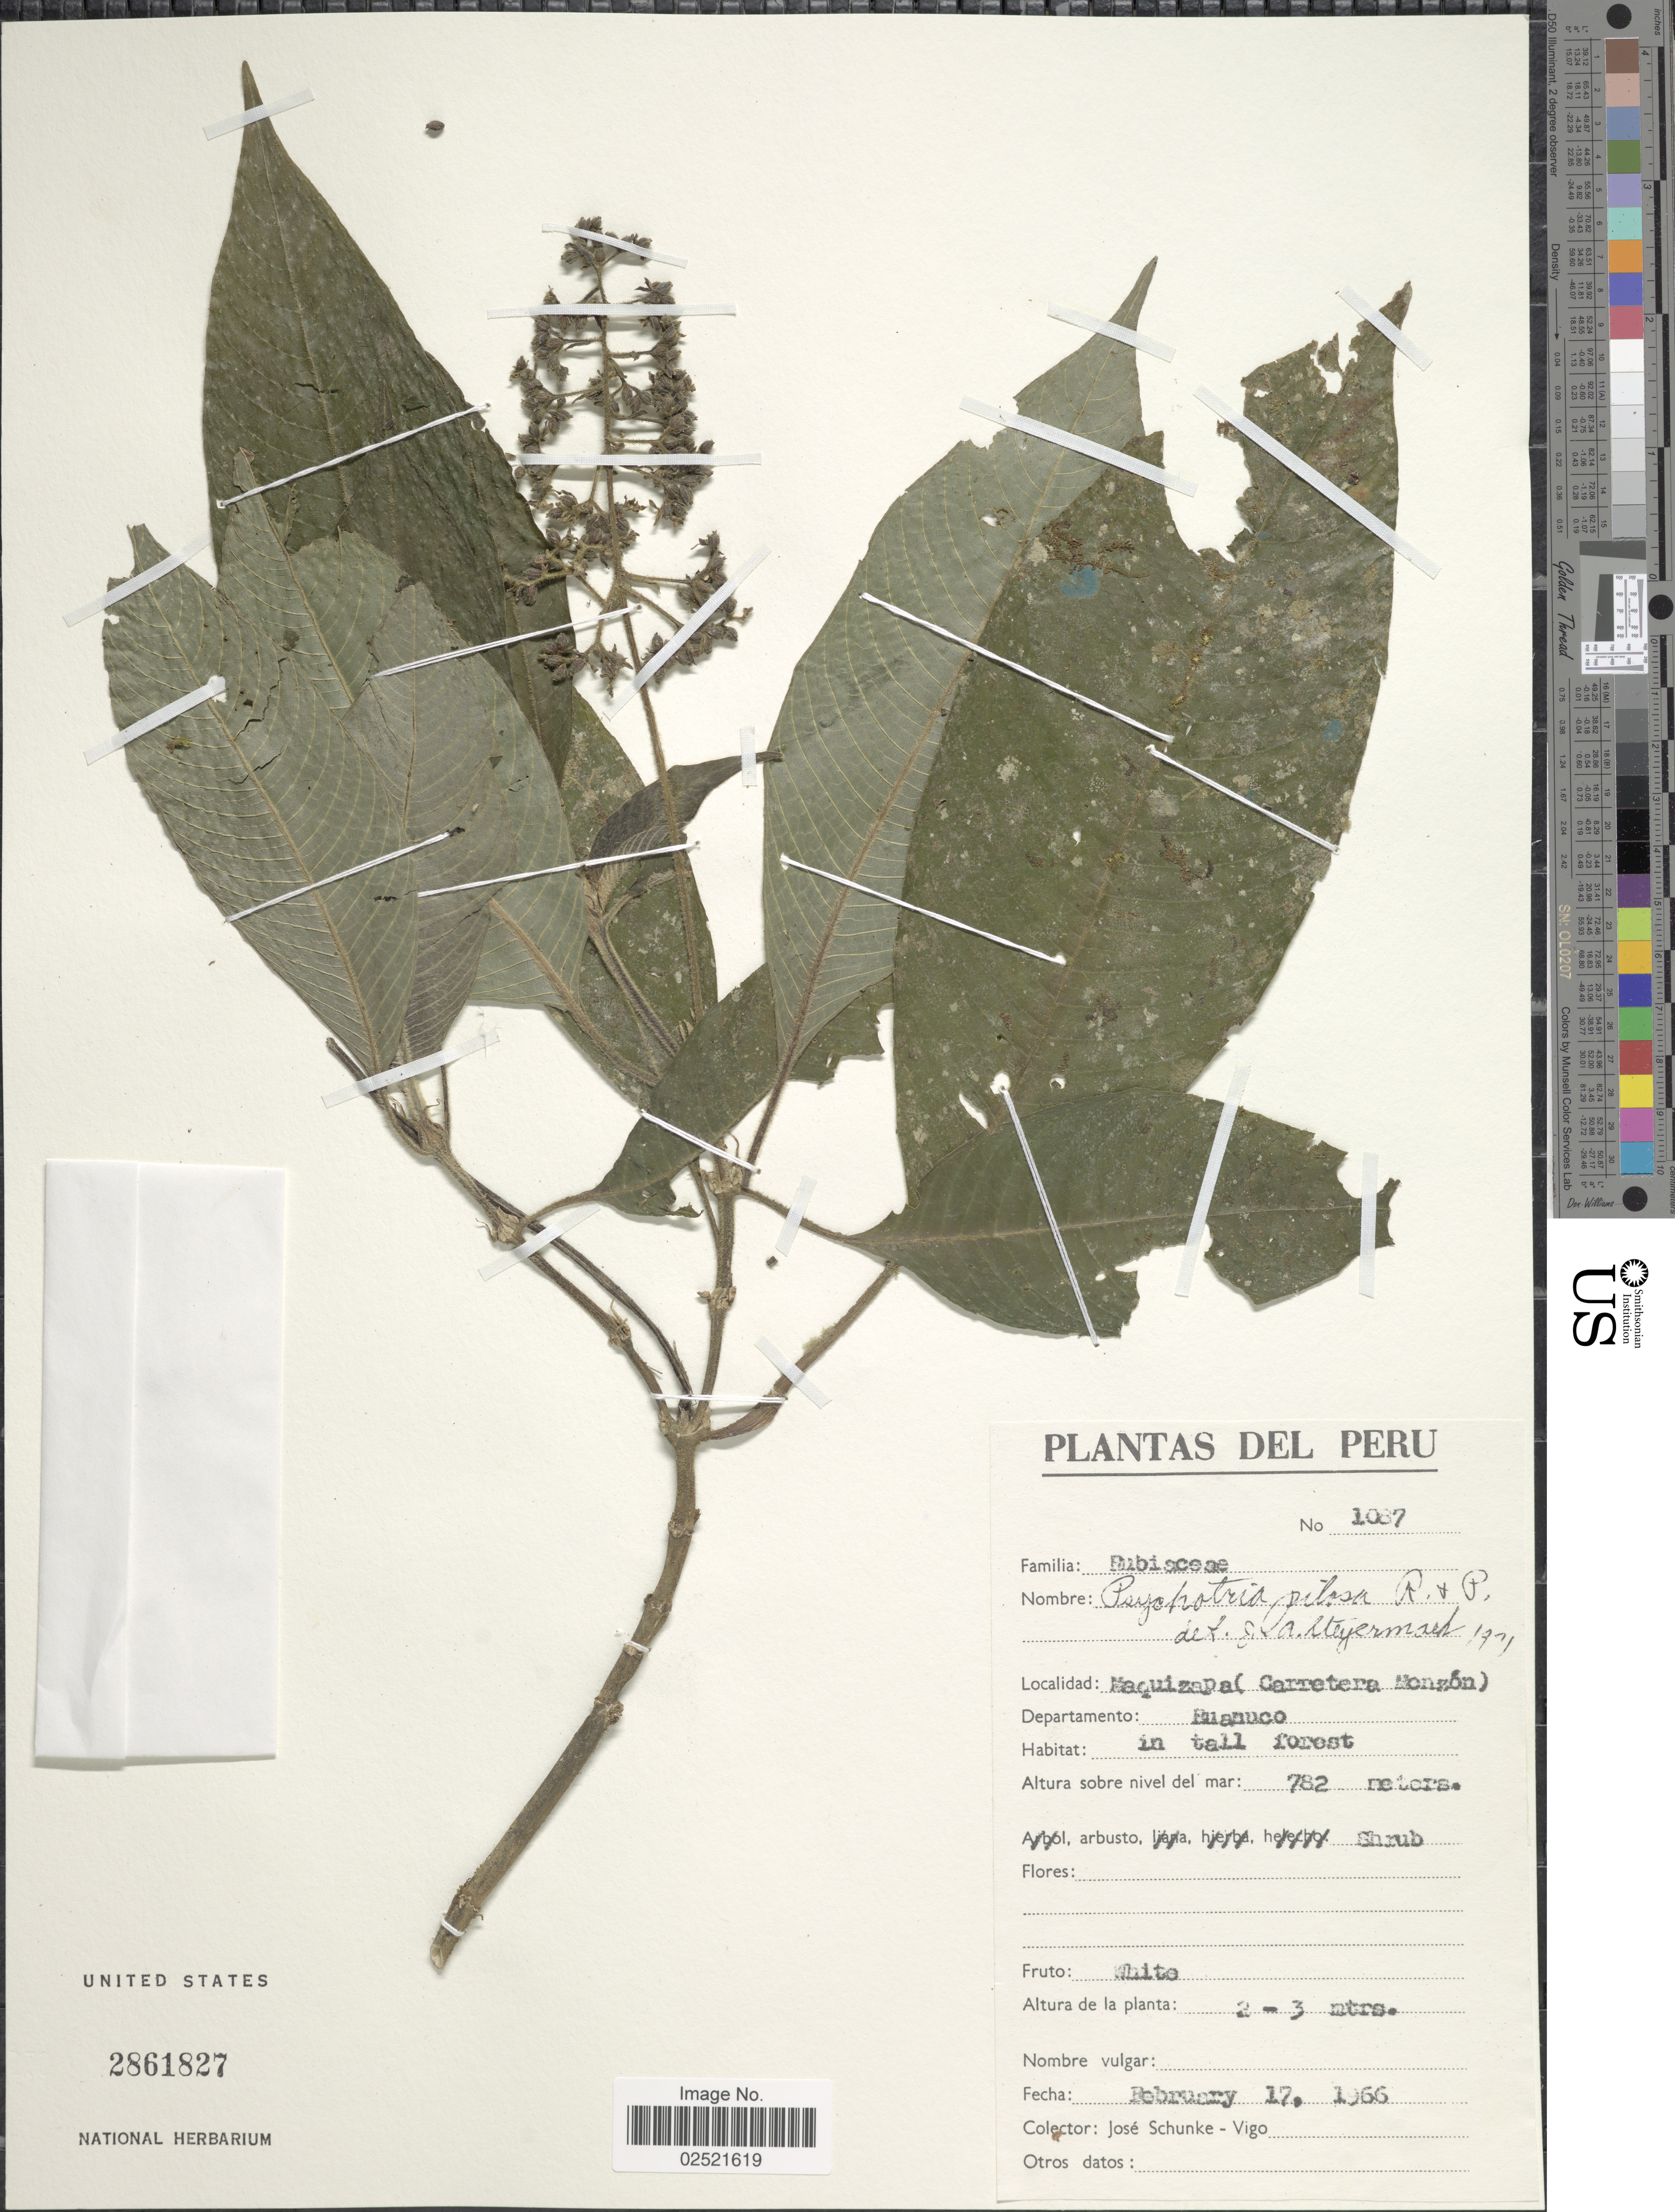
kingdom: Plantae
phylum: Tracheophyta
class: Magnoliopsida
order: Gentianales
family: Rubiaceae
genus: Psychotria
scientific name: Psychotria pilosa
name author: Ruiz & Pav.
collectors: J. Schunke Vigo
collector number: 1087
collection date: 1966-02-17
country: Peru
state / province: Huánuco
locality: Maquizapa (Carretera Monzon)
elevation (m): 782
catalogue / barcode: US 2861827